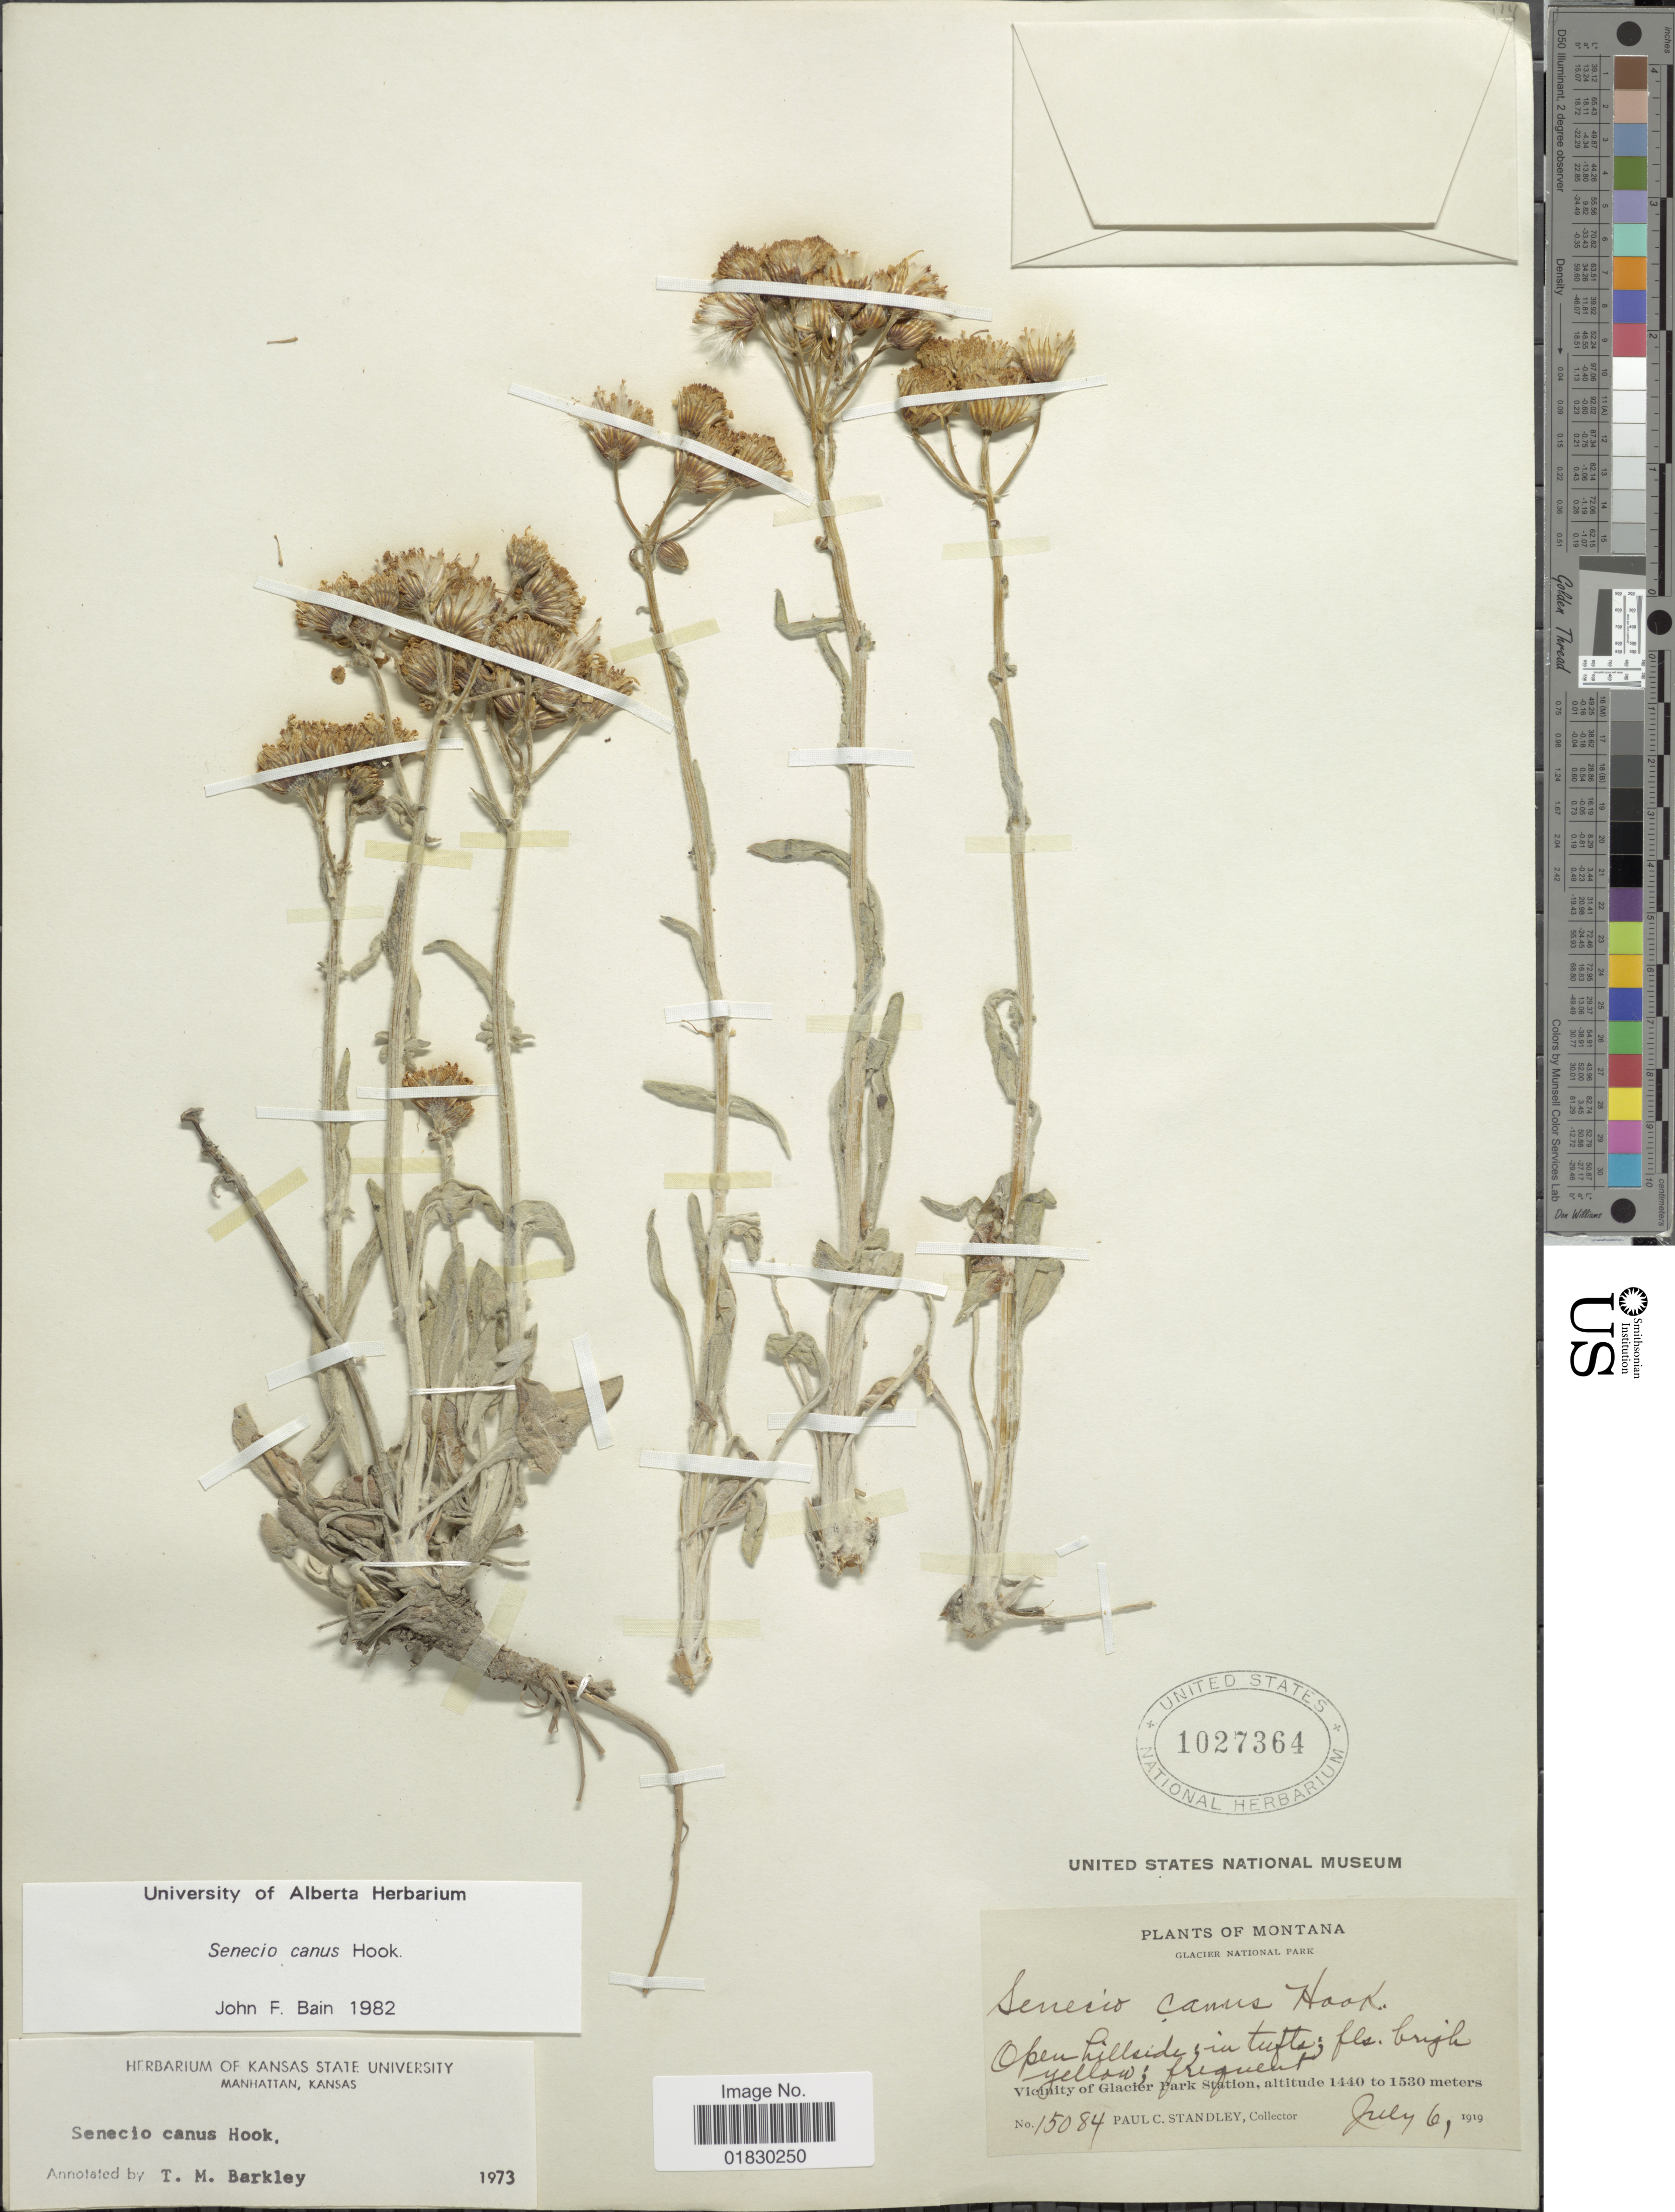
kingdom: Plantae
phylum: Tracheophyta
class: Magnoliopsida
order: Asterales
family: Asteraceae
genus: Packera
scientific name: Packera cana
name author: (Hook.) W.A. Weber & Á. Löve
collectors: P. C. Standley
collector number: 15084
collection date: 1919-07-06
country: United States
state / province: Montana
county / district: Glacier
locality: Glacier National Park, Vicinity of Glacier Park Station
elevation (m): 1440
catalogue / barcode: US 1027364